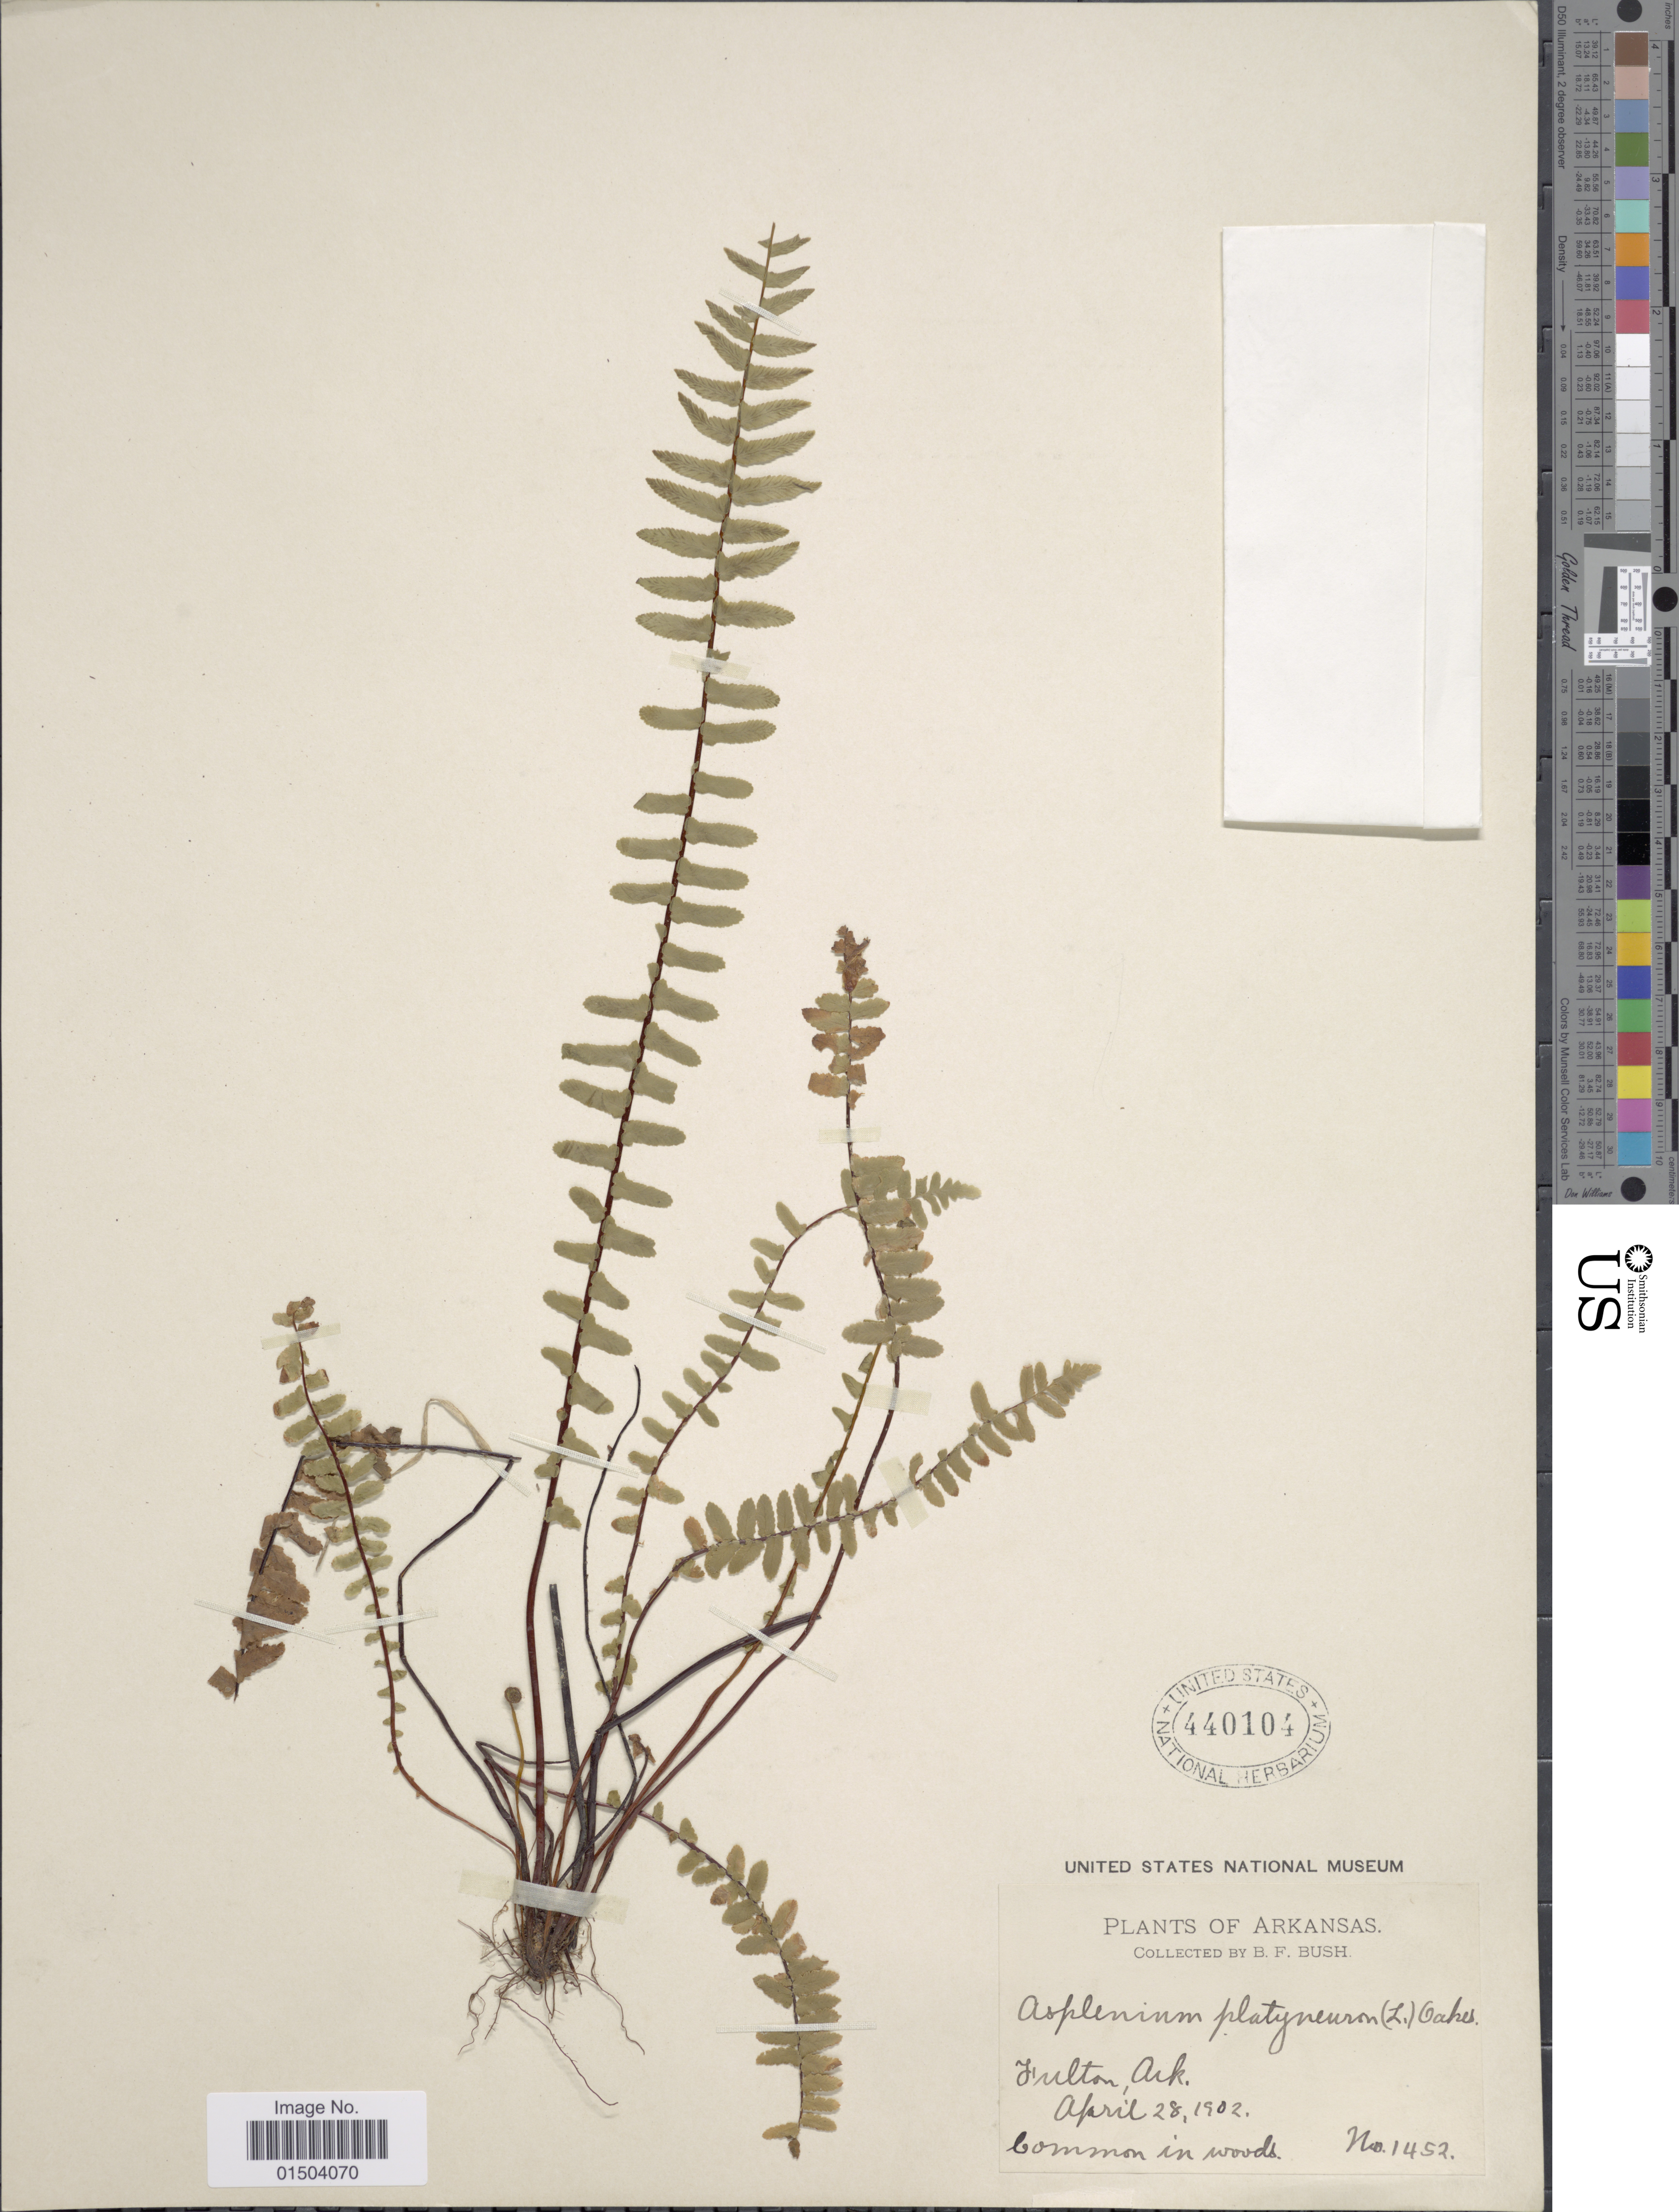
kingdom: Plantae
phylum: Tracheophyta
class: Polypodiopsida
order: Polypodiales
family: Aspleniaceae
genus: Asplenium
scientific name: Asplenium platyneuron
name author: (L.) Britton, Stearns & Poggenb.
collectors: B. F. Bush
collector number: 1452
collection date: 1902-04-28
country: United States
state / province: Arkansas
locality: Fulton.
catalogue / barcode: US 440104